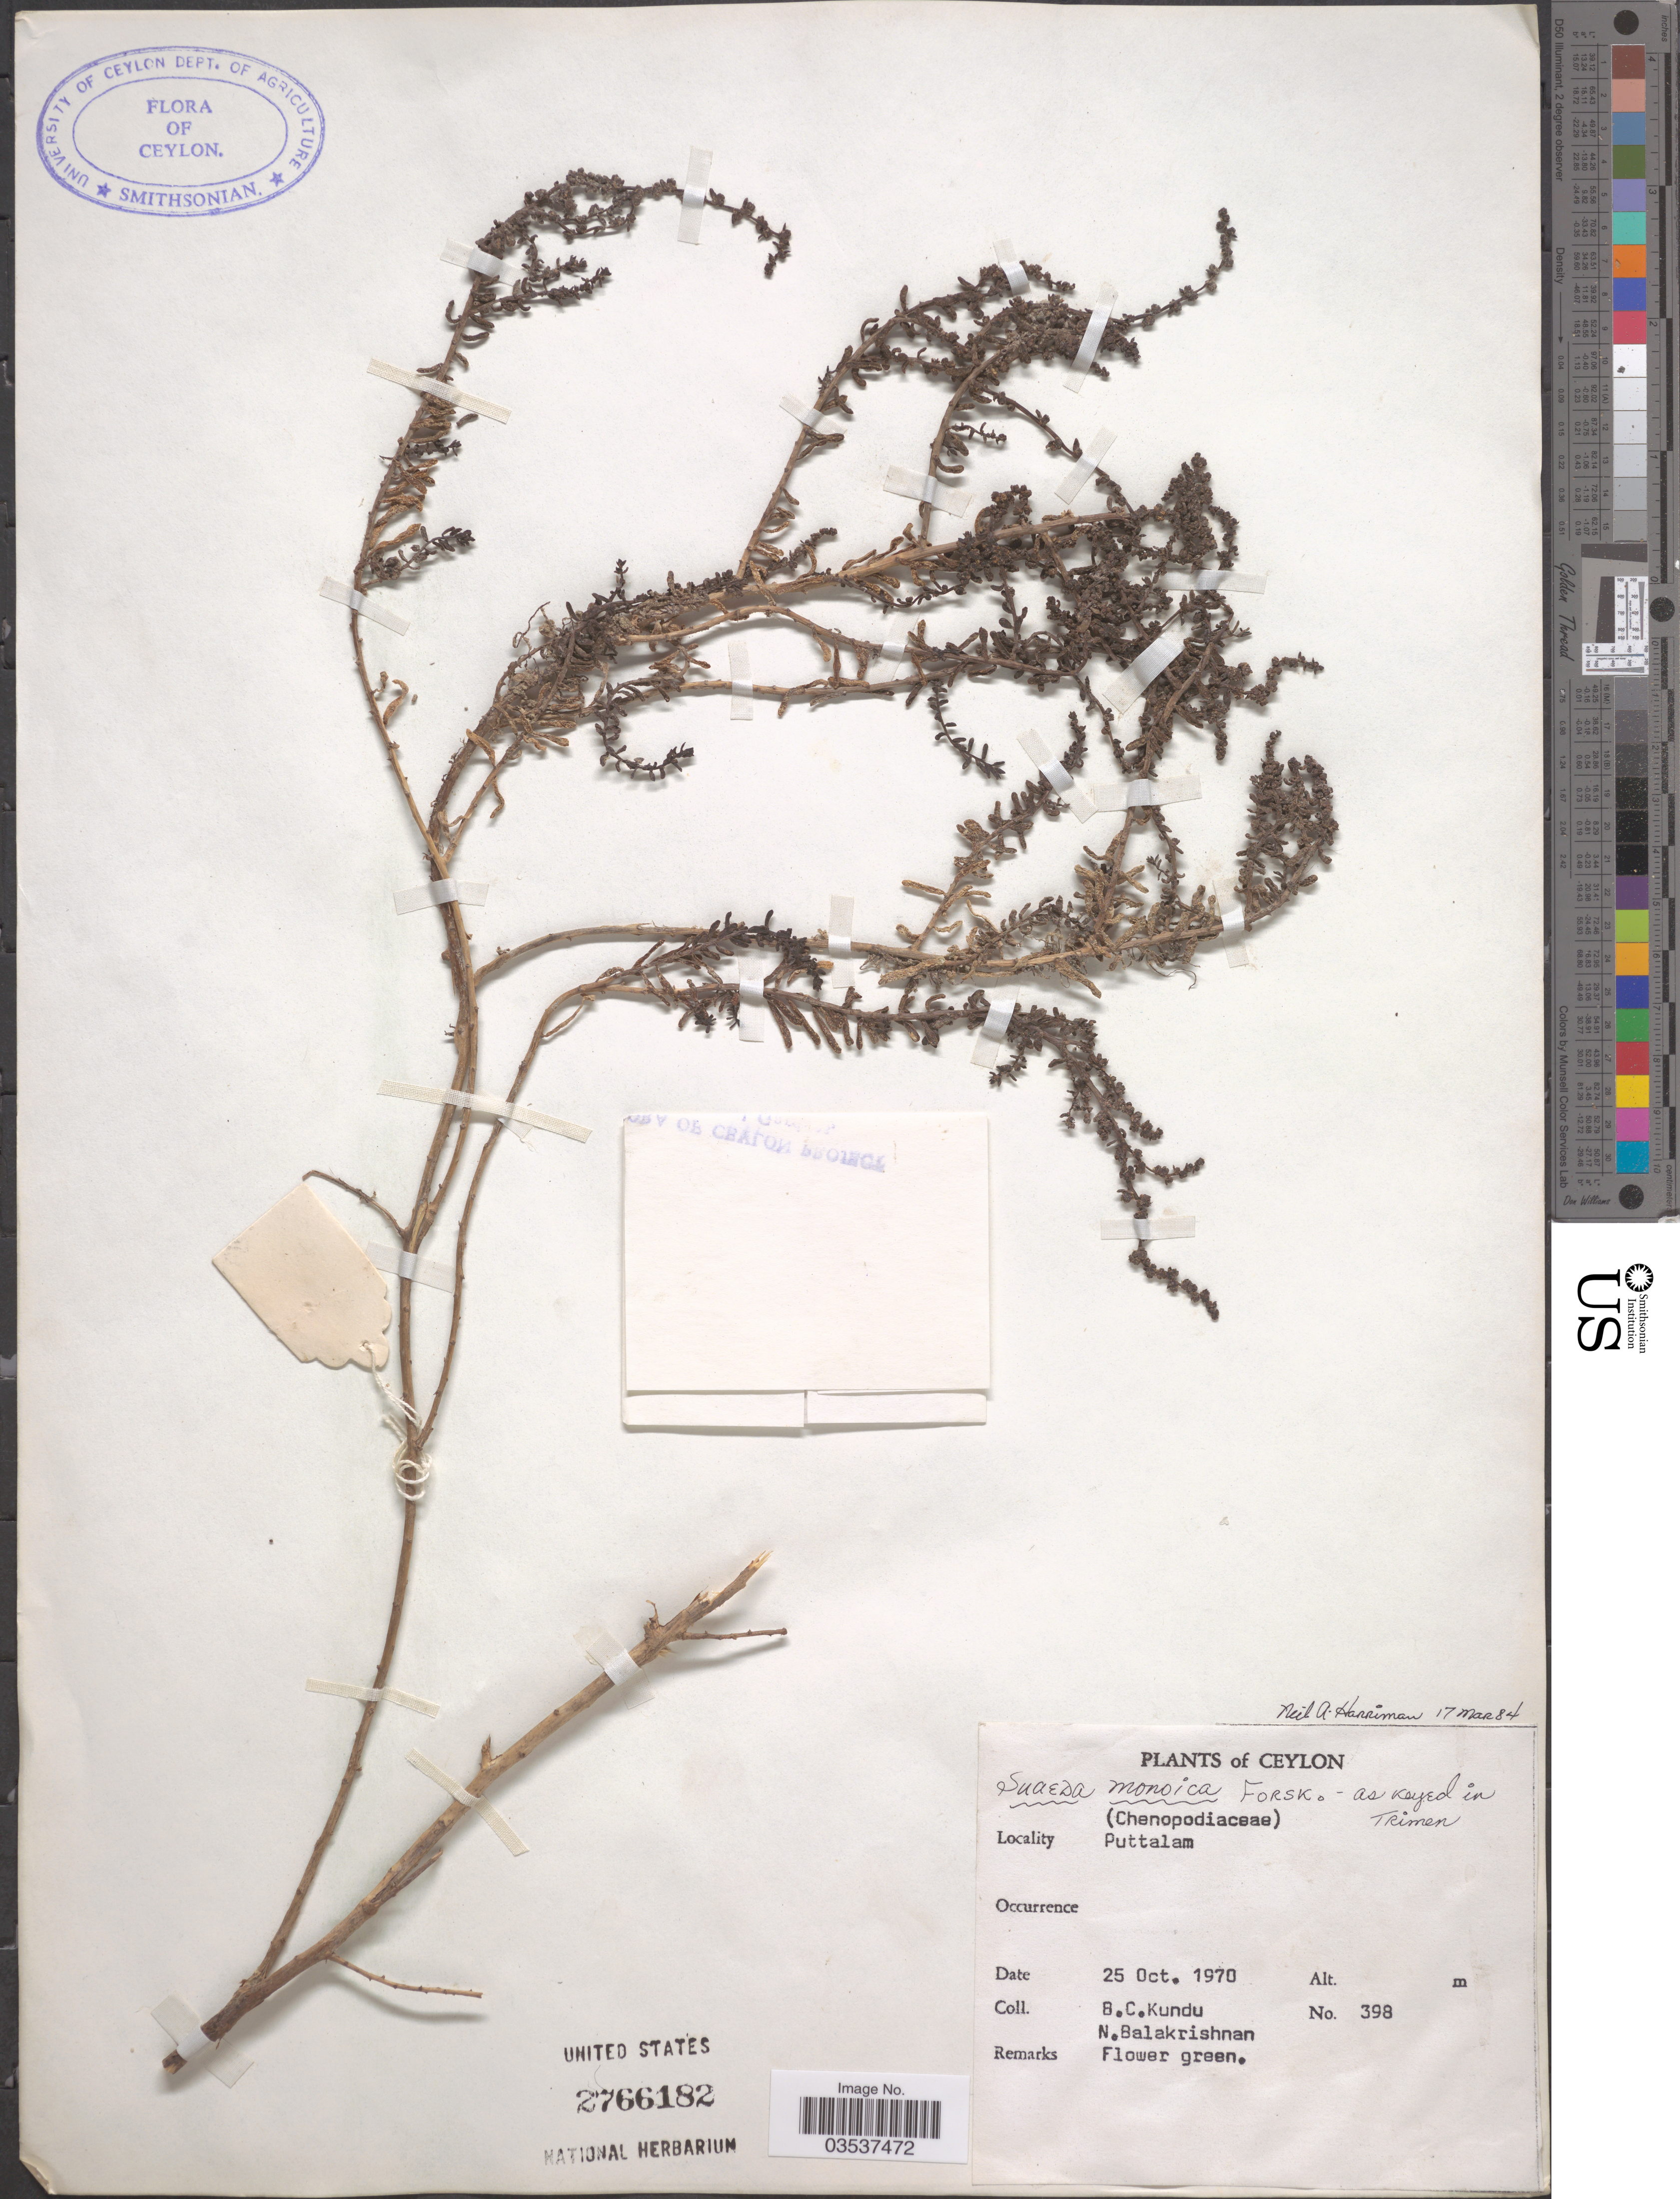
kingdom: Plantae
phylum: Tracheophyta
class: Magnoliopsida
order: Caryophyllales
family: Amaranthaceae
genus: Suaeda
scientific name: Suaeda monoica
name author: Forssk. ex J.F. Gmel.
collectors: B. C. Kundu & N. Balakrishnan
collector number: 398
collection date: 1970-10-25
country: Sri Lanka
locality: Ceylon. Puttalam.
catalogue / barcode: US 2766182